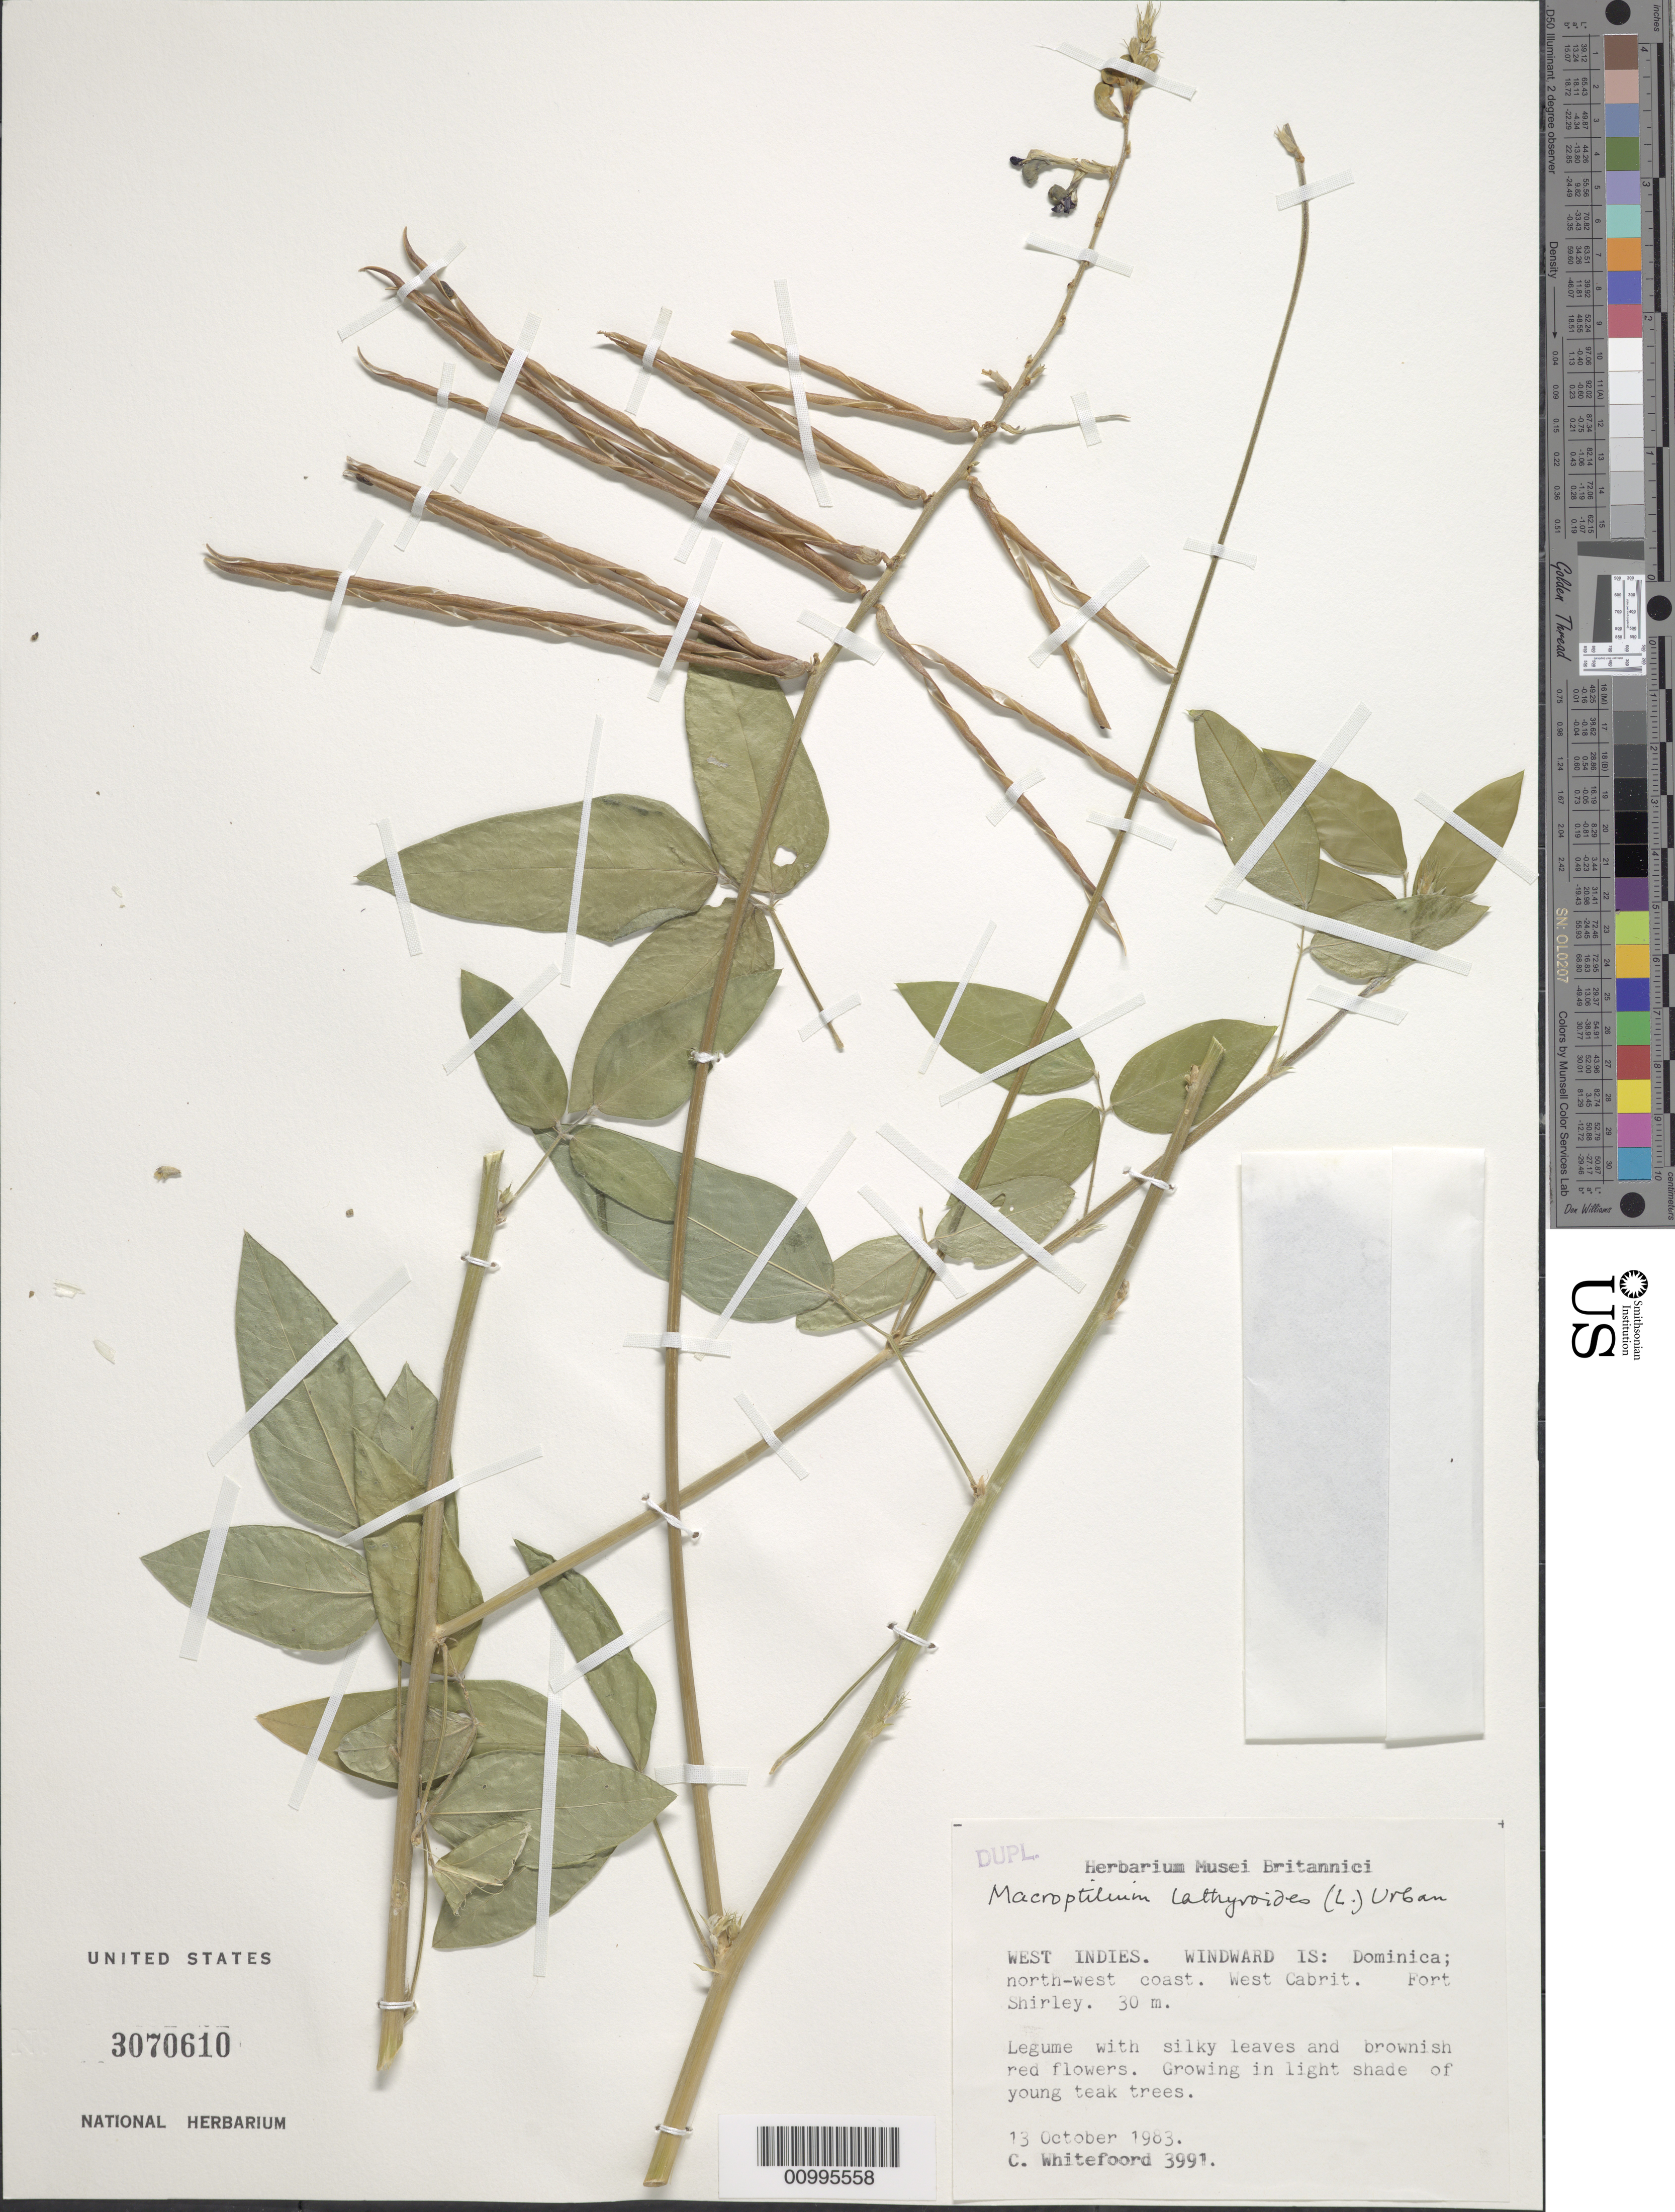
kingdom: Plantae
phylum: Tracheophyta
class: Magnoliopsida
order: Fabales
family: Fabaceae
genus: Macroptilium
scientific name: Macroptilium lathyroides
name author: (L.) Urb.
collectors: C. Whitefoord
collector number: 3991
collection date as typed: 13 Oct 1983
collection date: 1983-10-13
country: Dominica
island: Dominica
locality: Windward Island. North-West coast. West Cabrit. Fort Shirley.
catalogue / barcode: US 3070610